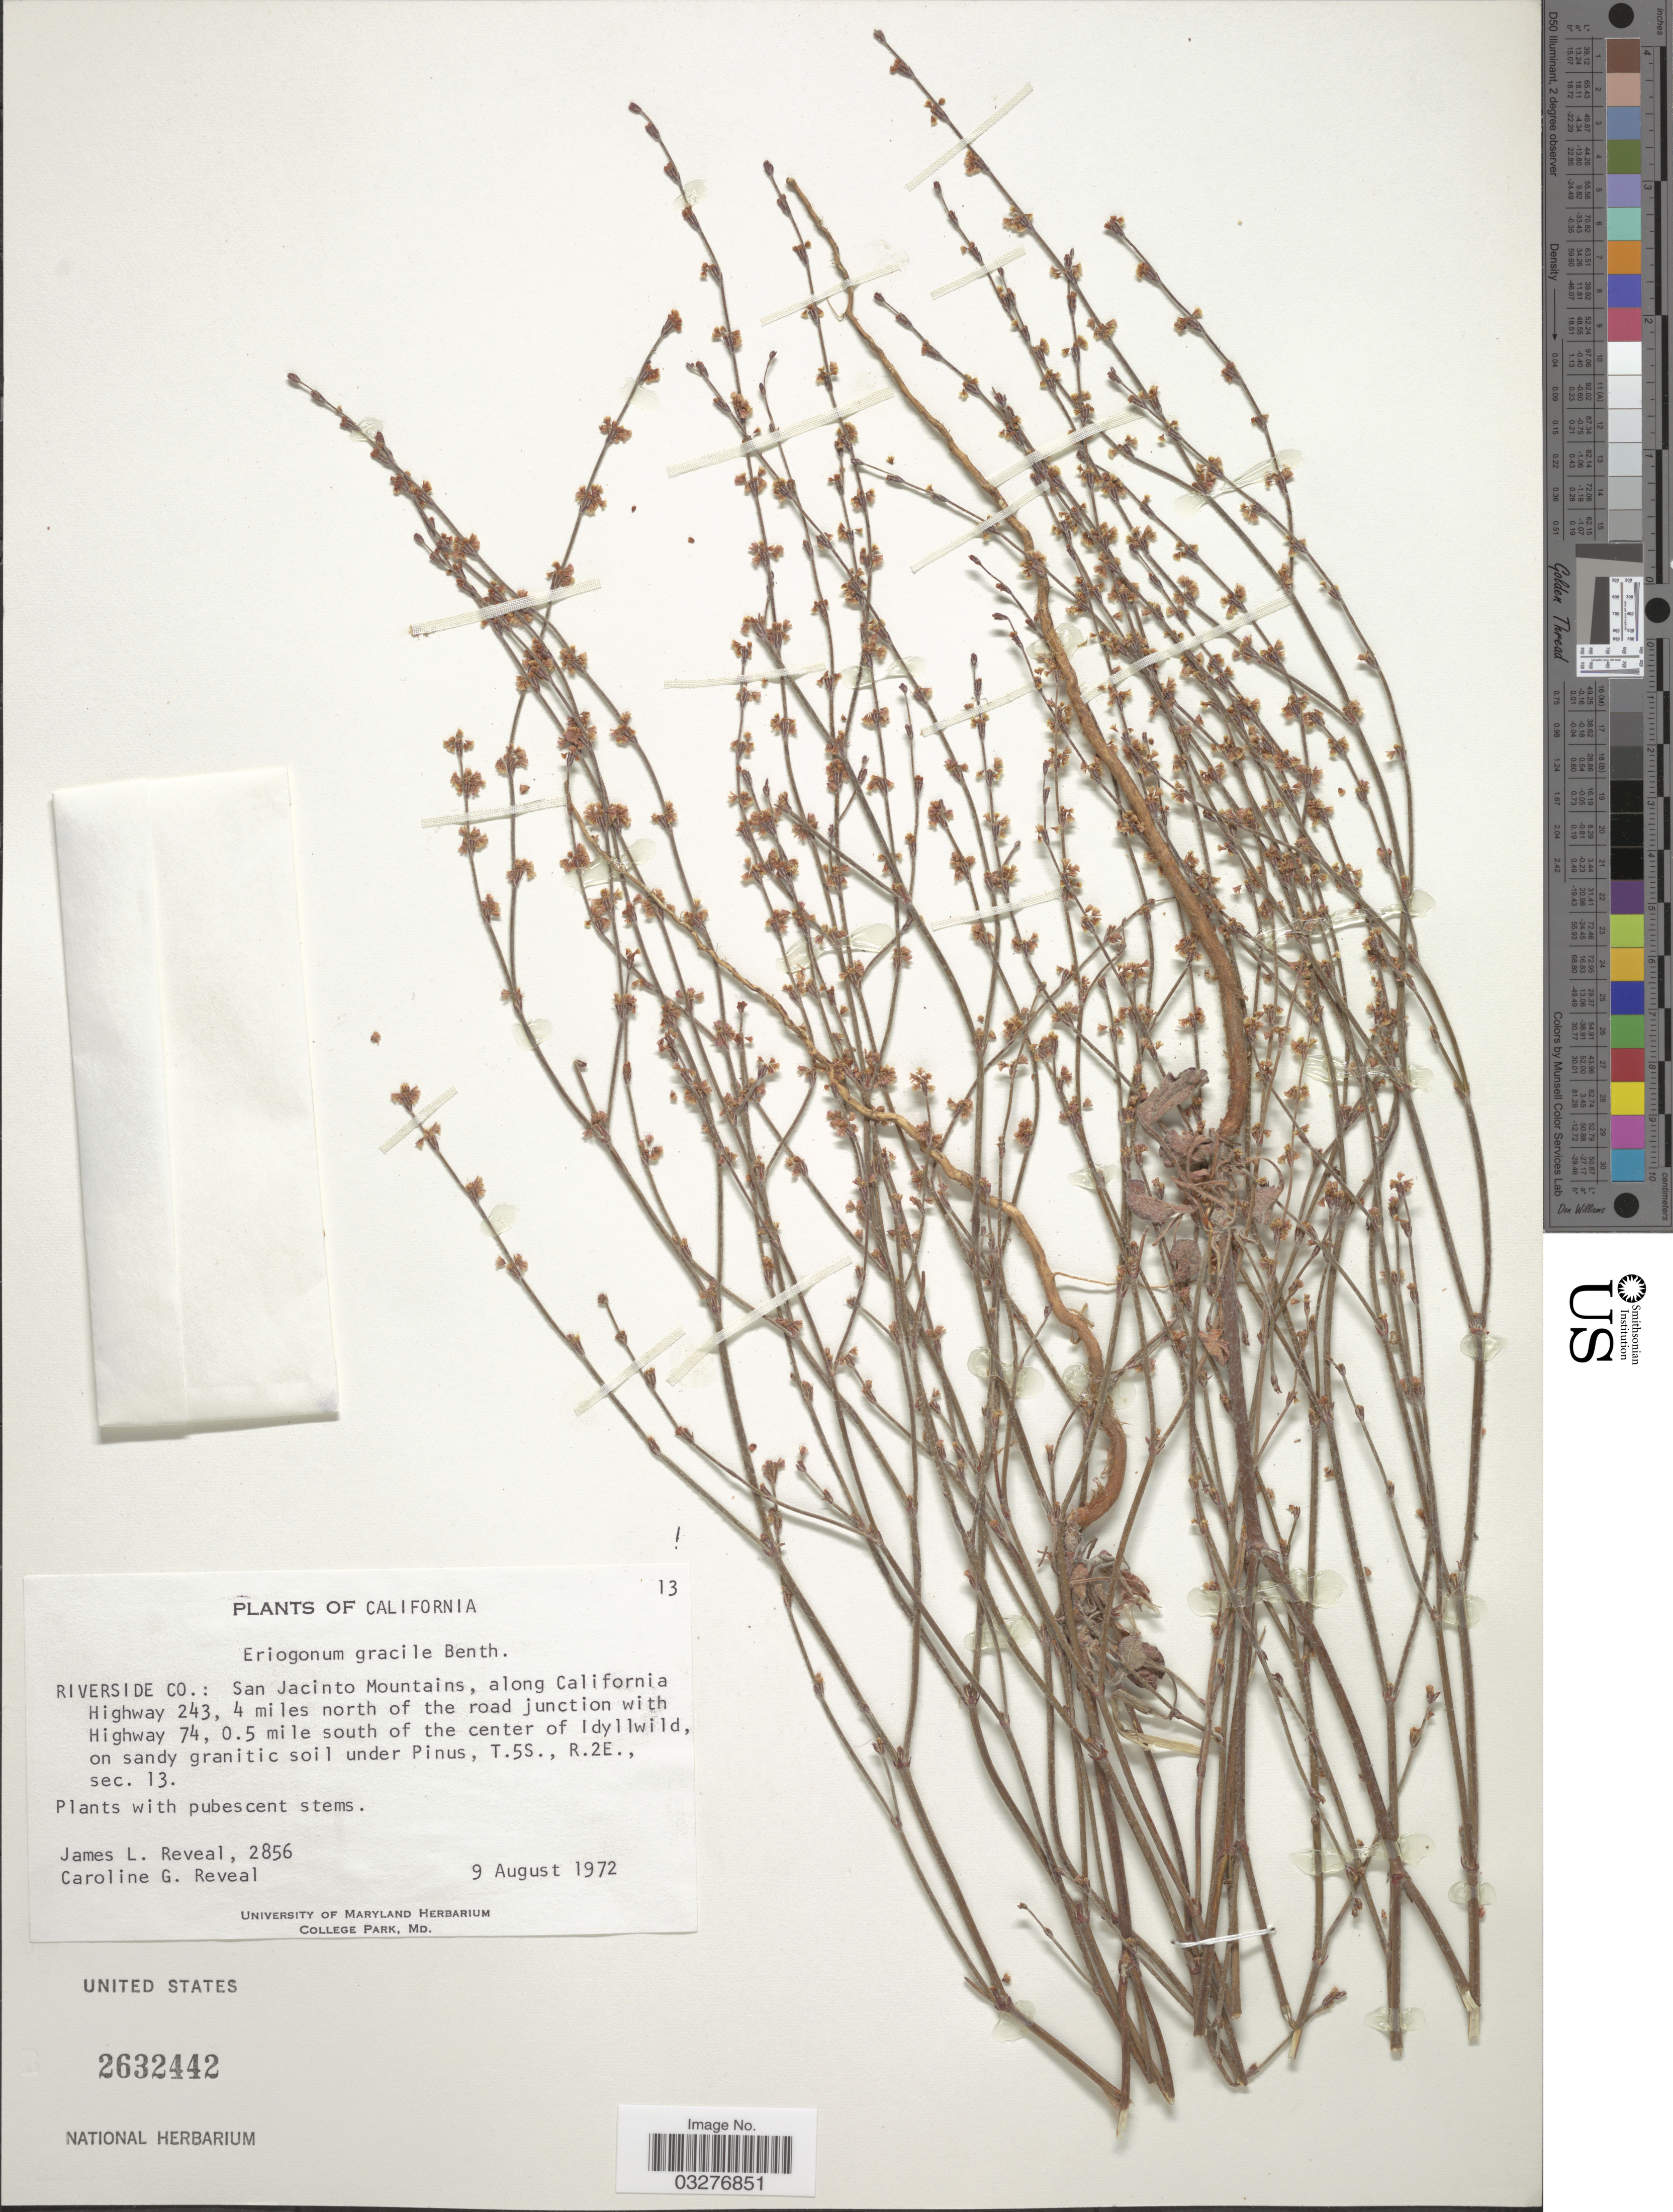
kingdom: Plantae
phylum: Tracheophyta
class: Magnoliopsida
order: Caryophyllales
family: Polygonaceae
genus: Eriogonum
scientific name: Eriogonum gracile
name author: Benth.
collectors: J. L. Reveal & C. G. Reveal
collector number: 2856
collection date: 1972-08-09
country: United States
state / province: California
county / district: Riverside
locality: Riverside Co.: San Jacinto Mountains, along California Highway 243, 4 miles north of the road junction with Highway 74, 0.5 mile south of the center of Idyllwild, T.5S., R.2E, sec.13.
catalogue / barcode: US 2632442